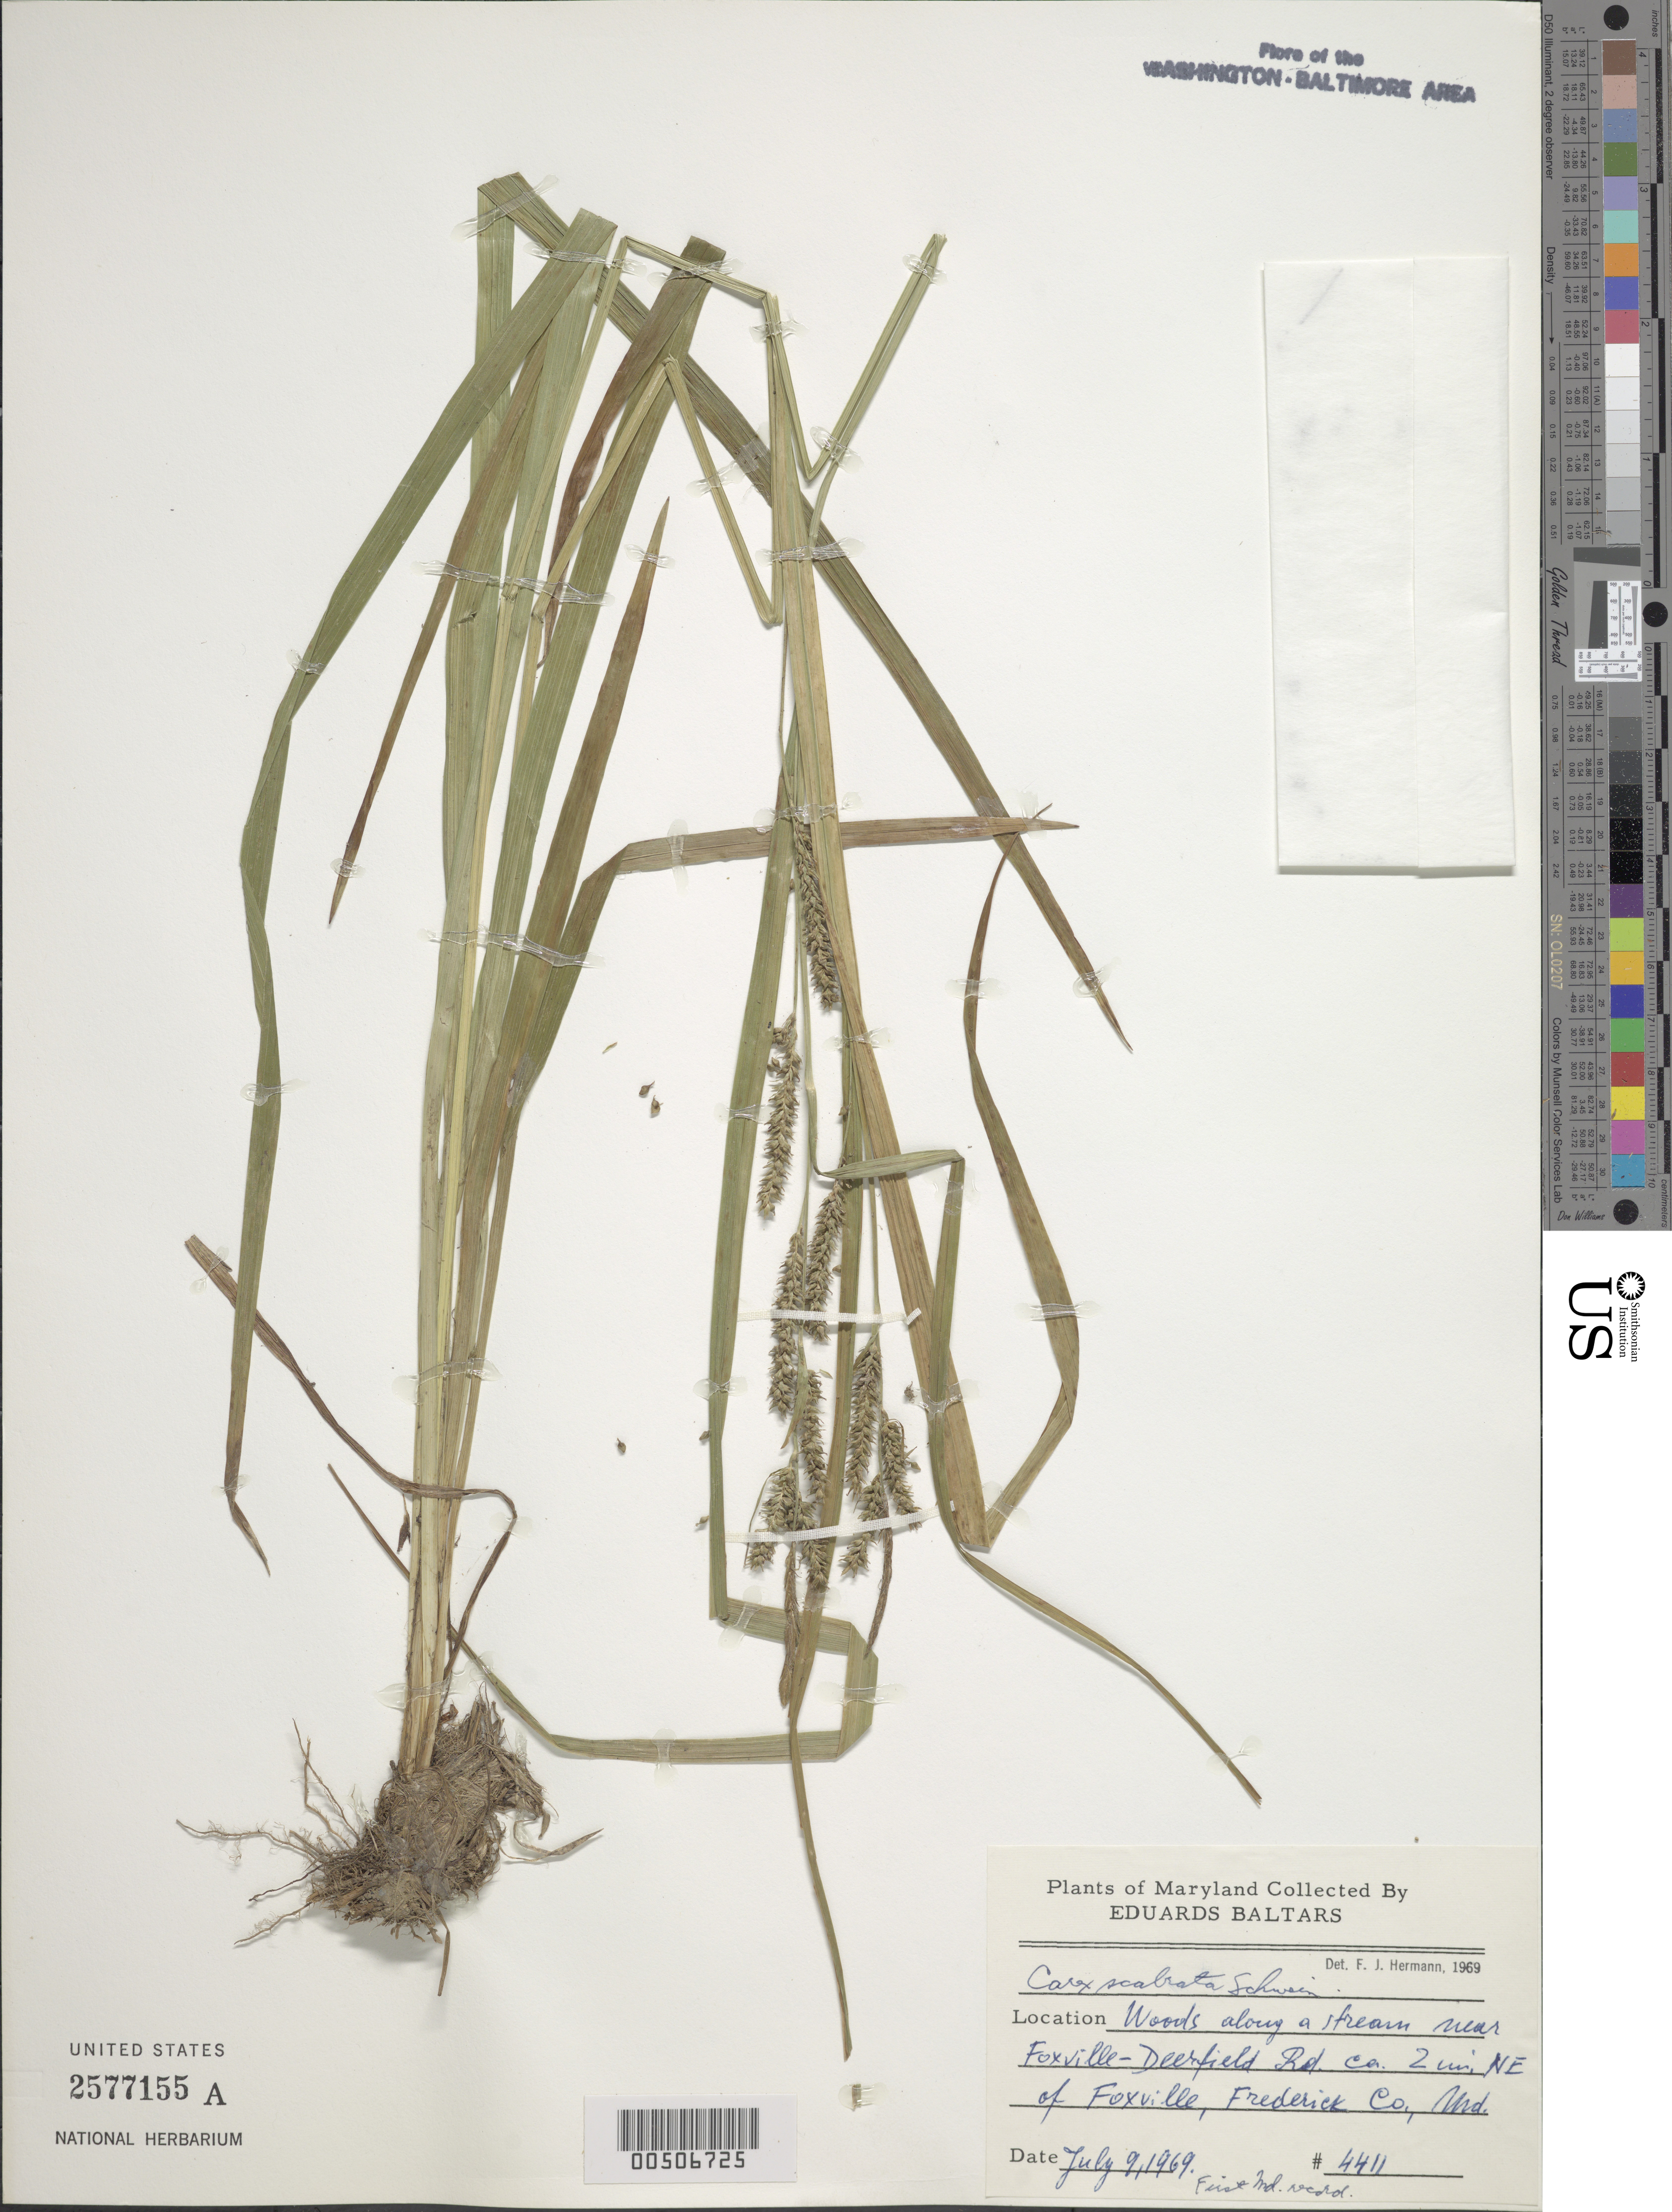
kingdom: Plantae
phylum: Tracheophyta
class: Liliopsida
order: Poales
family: Cyperaceae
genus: Carex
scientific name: Carex scabrata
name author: Schwein.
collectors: E. Baltars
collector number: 4411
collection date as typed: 09 Jul 1969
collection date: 1969-07-09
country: United States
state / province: Maryland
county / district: Frederick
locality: Near Foxville-Deerfield Rd., NE of Foxville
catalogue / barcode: US 2577155A